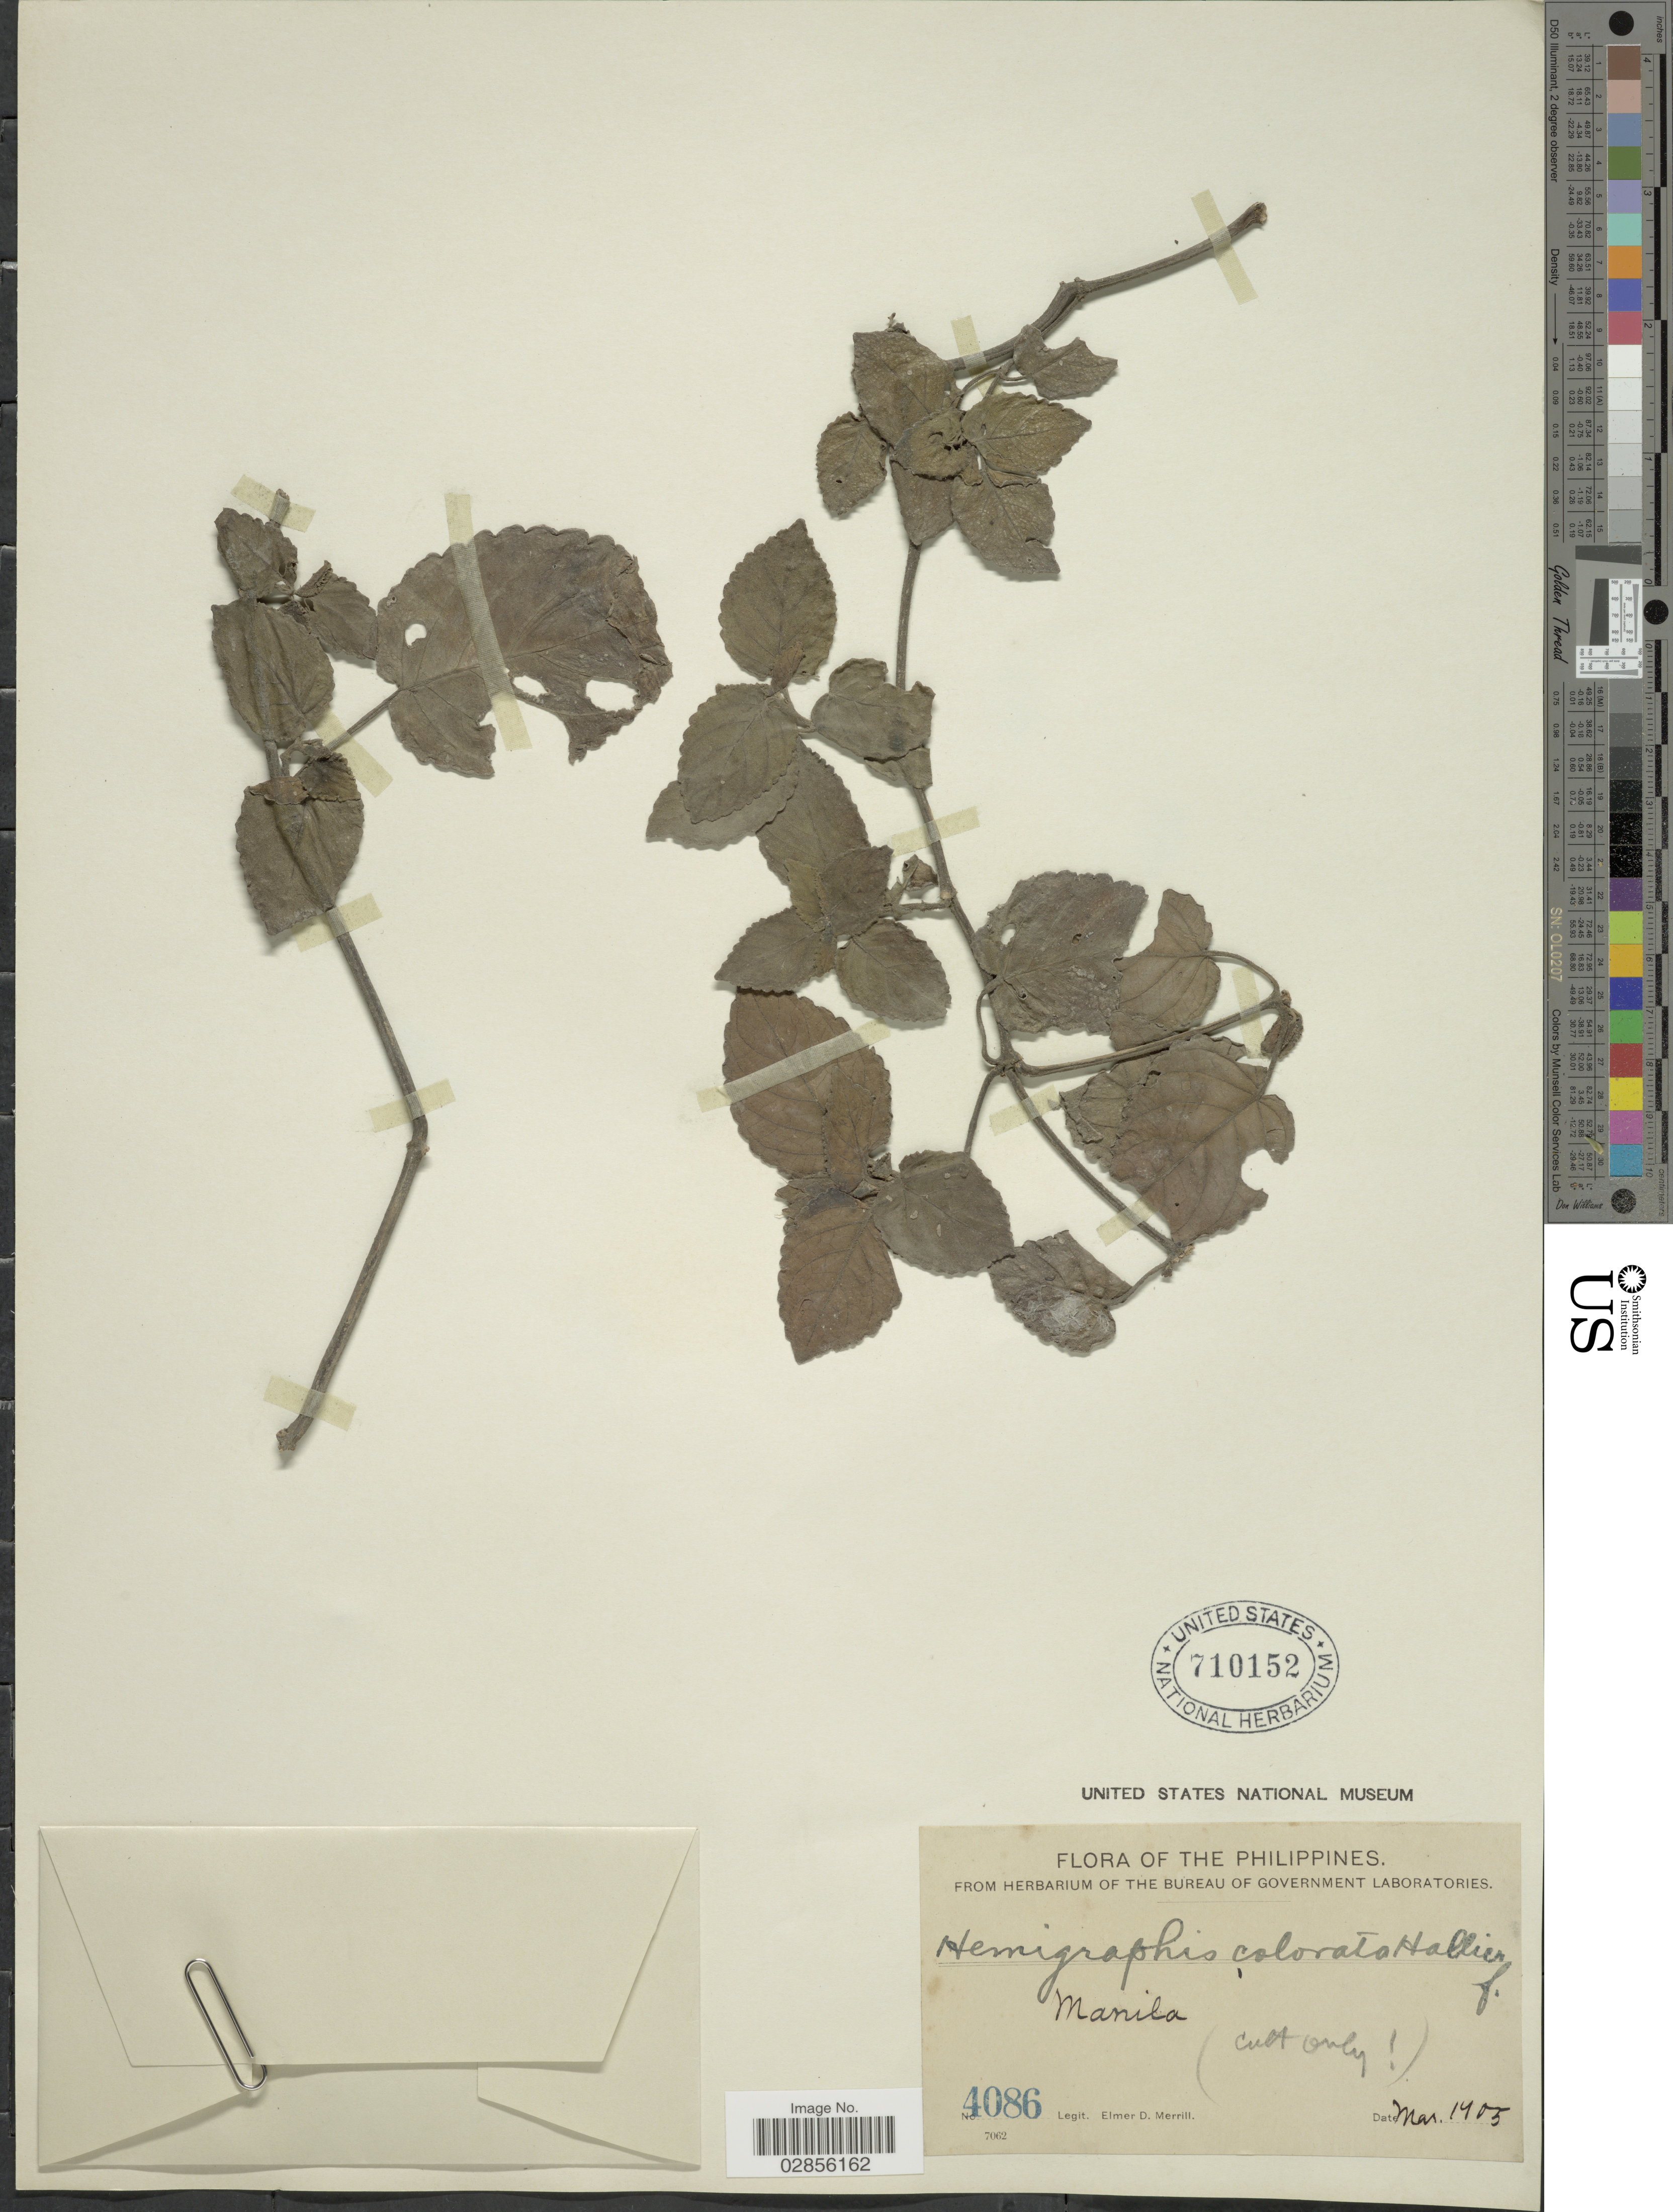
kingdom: Plantae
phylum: Tracheophyta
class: Magnoliopsida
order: Lamiales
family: Acanthaceae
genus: Hemigraphis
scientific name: Hemigraphis alternata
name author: (Burm. f.) T. Anderson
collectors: E. D. Merrill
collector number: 4086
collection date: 1905-03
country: Philippines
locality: Manila.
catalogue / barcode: US 710152